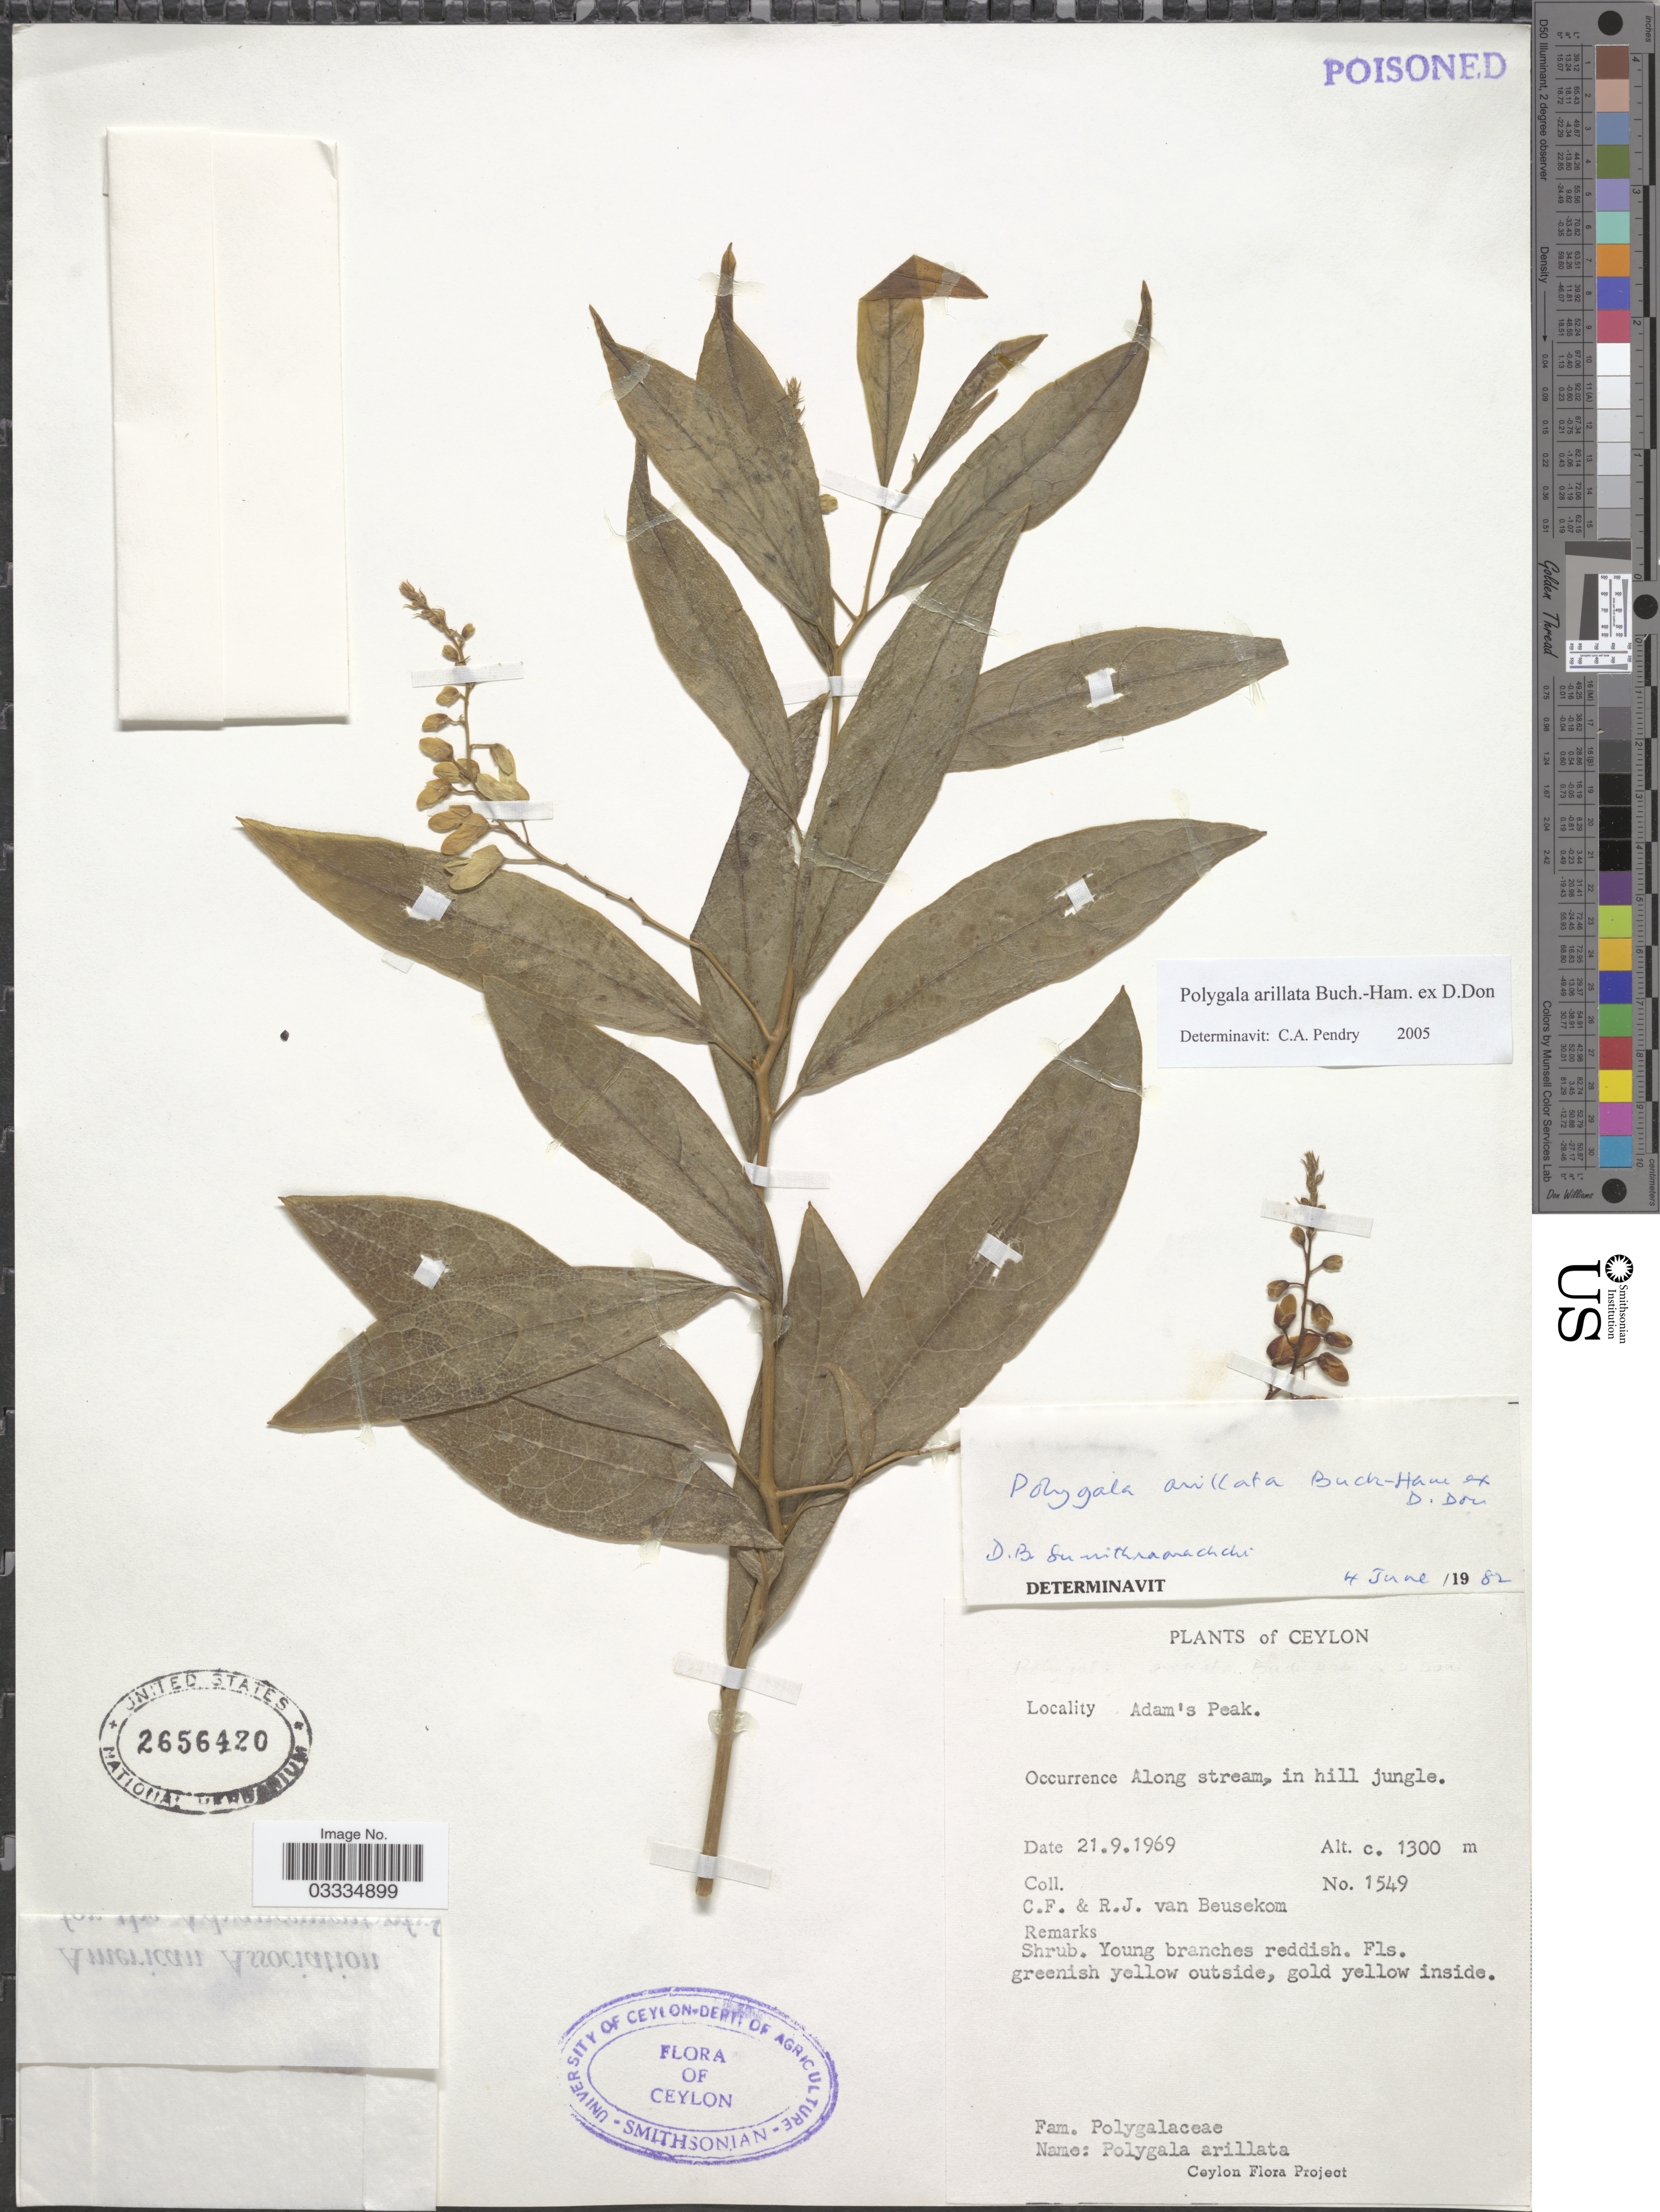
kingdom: Plantae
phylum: Tracheophyta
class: Magnoliopsida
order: Fabales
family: Polygalaceae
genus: Polygala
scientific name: Polygala arillata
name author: Buch.-Ham. ex D. Don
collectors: C. F. Beusekom & R. Beusekom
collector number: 1549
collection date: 1969-09-21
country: Sri Lanka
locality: Ceylon. Adam's Peak.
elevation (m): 1300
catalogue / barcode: US 2656420